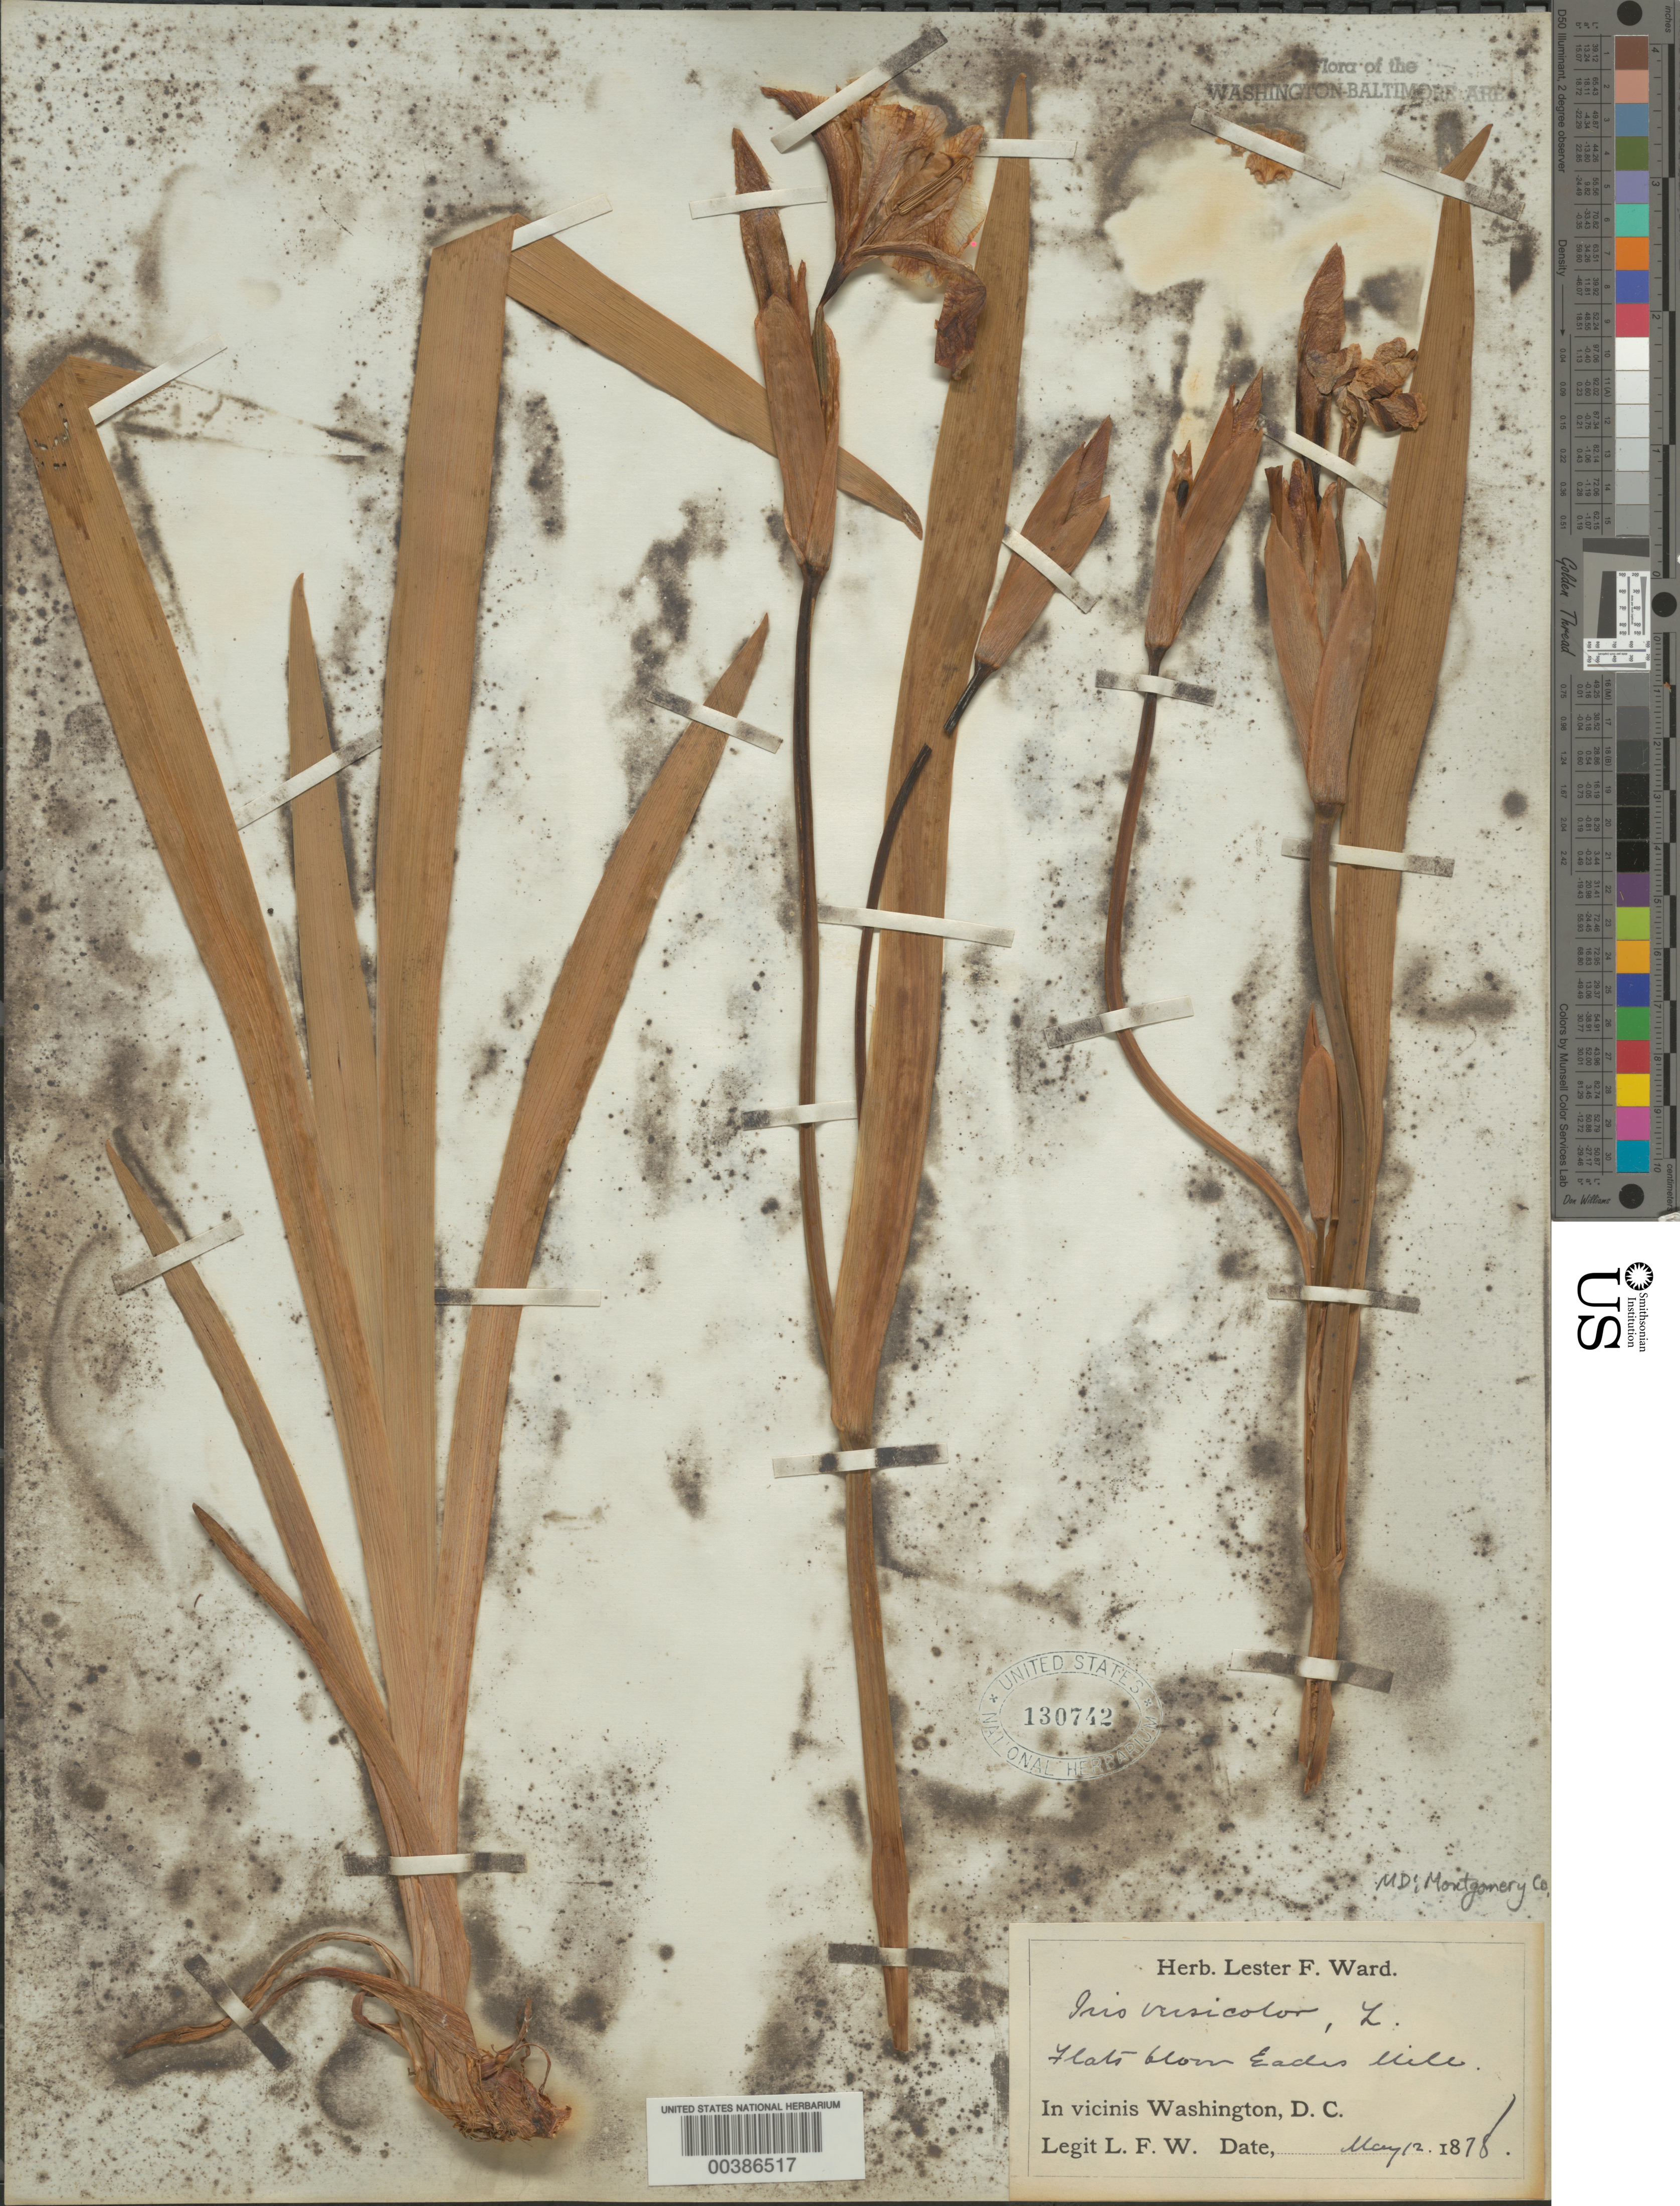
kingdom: Plantae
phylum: Tracheophyta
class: Liliopsida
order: Asparagales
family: Iridaceae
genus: Iris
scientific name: Iris versicolor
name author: L.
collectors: L. F. Ward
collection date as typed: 12 May 1878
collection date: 1878-05-12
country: United States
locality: Below Ead's Mill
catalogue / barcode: US 130742